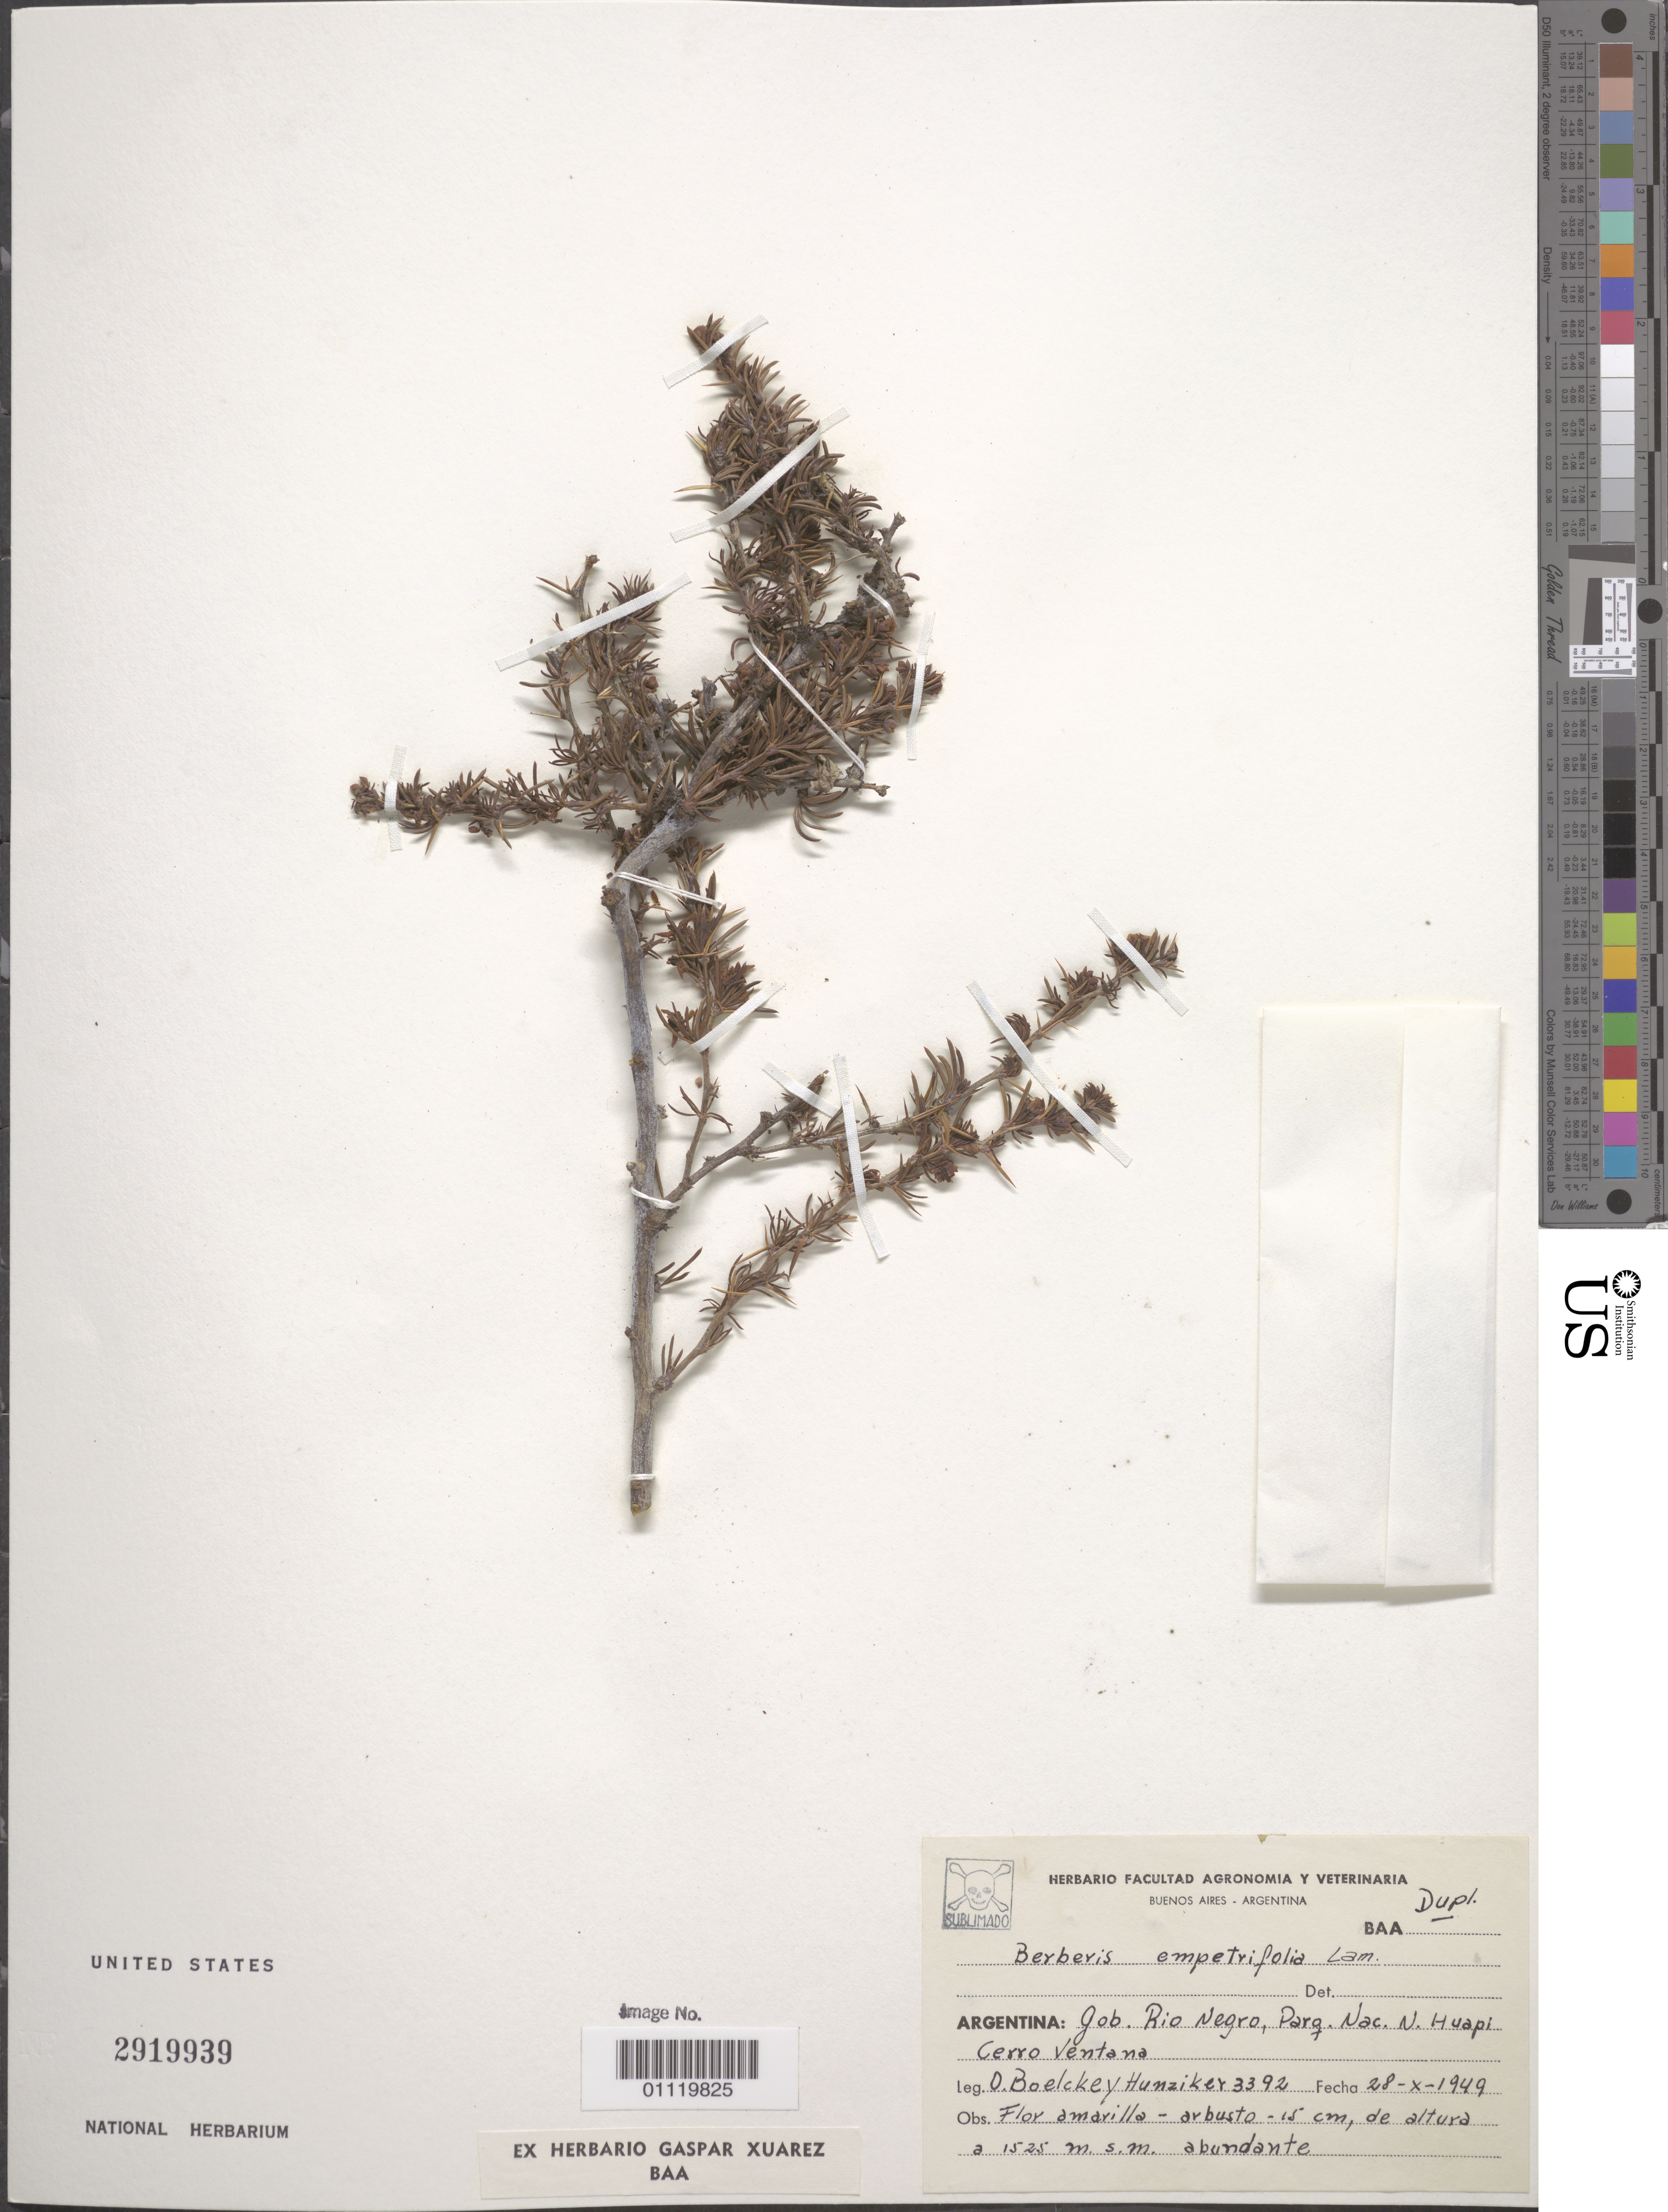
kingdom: Plantae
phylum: Tracheophyta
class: Magnoliopsida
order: Ranunculales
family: Berberidaceae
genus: Berberis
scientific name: Berberis empetrifolia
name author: Lam.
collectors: O. Boelcke & A. T. Hunziker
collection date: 1949-10-28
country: Argentina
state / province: Rio Negro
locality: Nahuel Huapi National Park. Cerro ventana.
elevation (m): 1525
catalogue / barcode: US 2919939